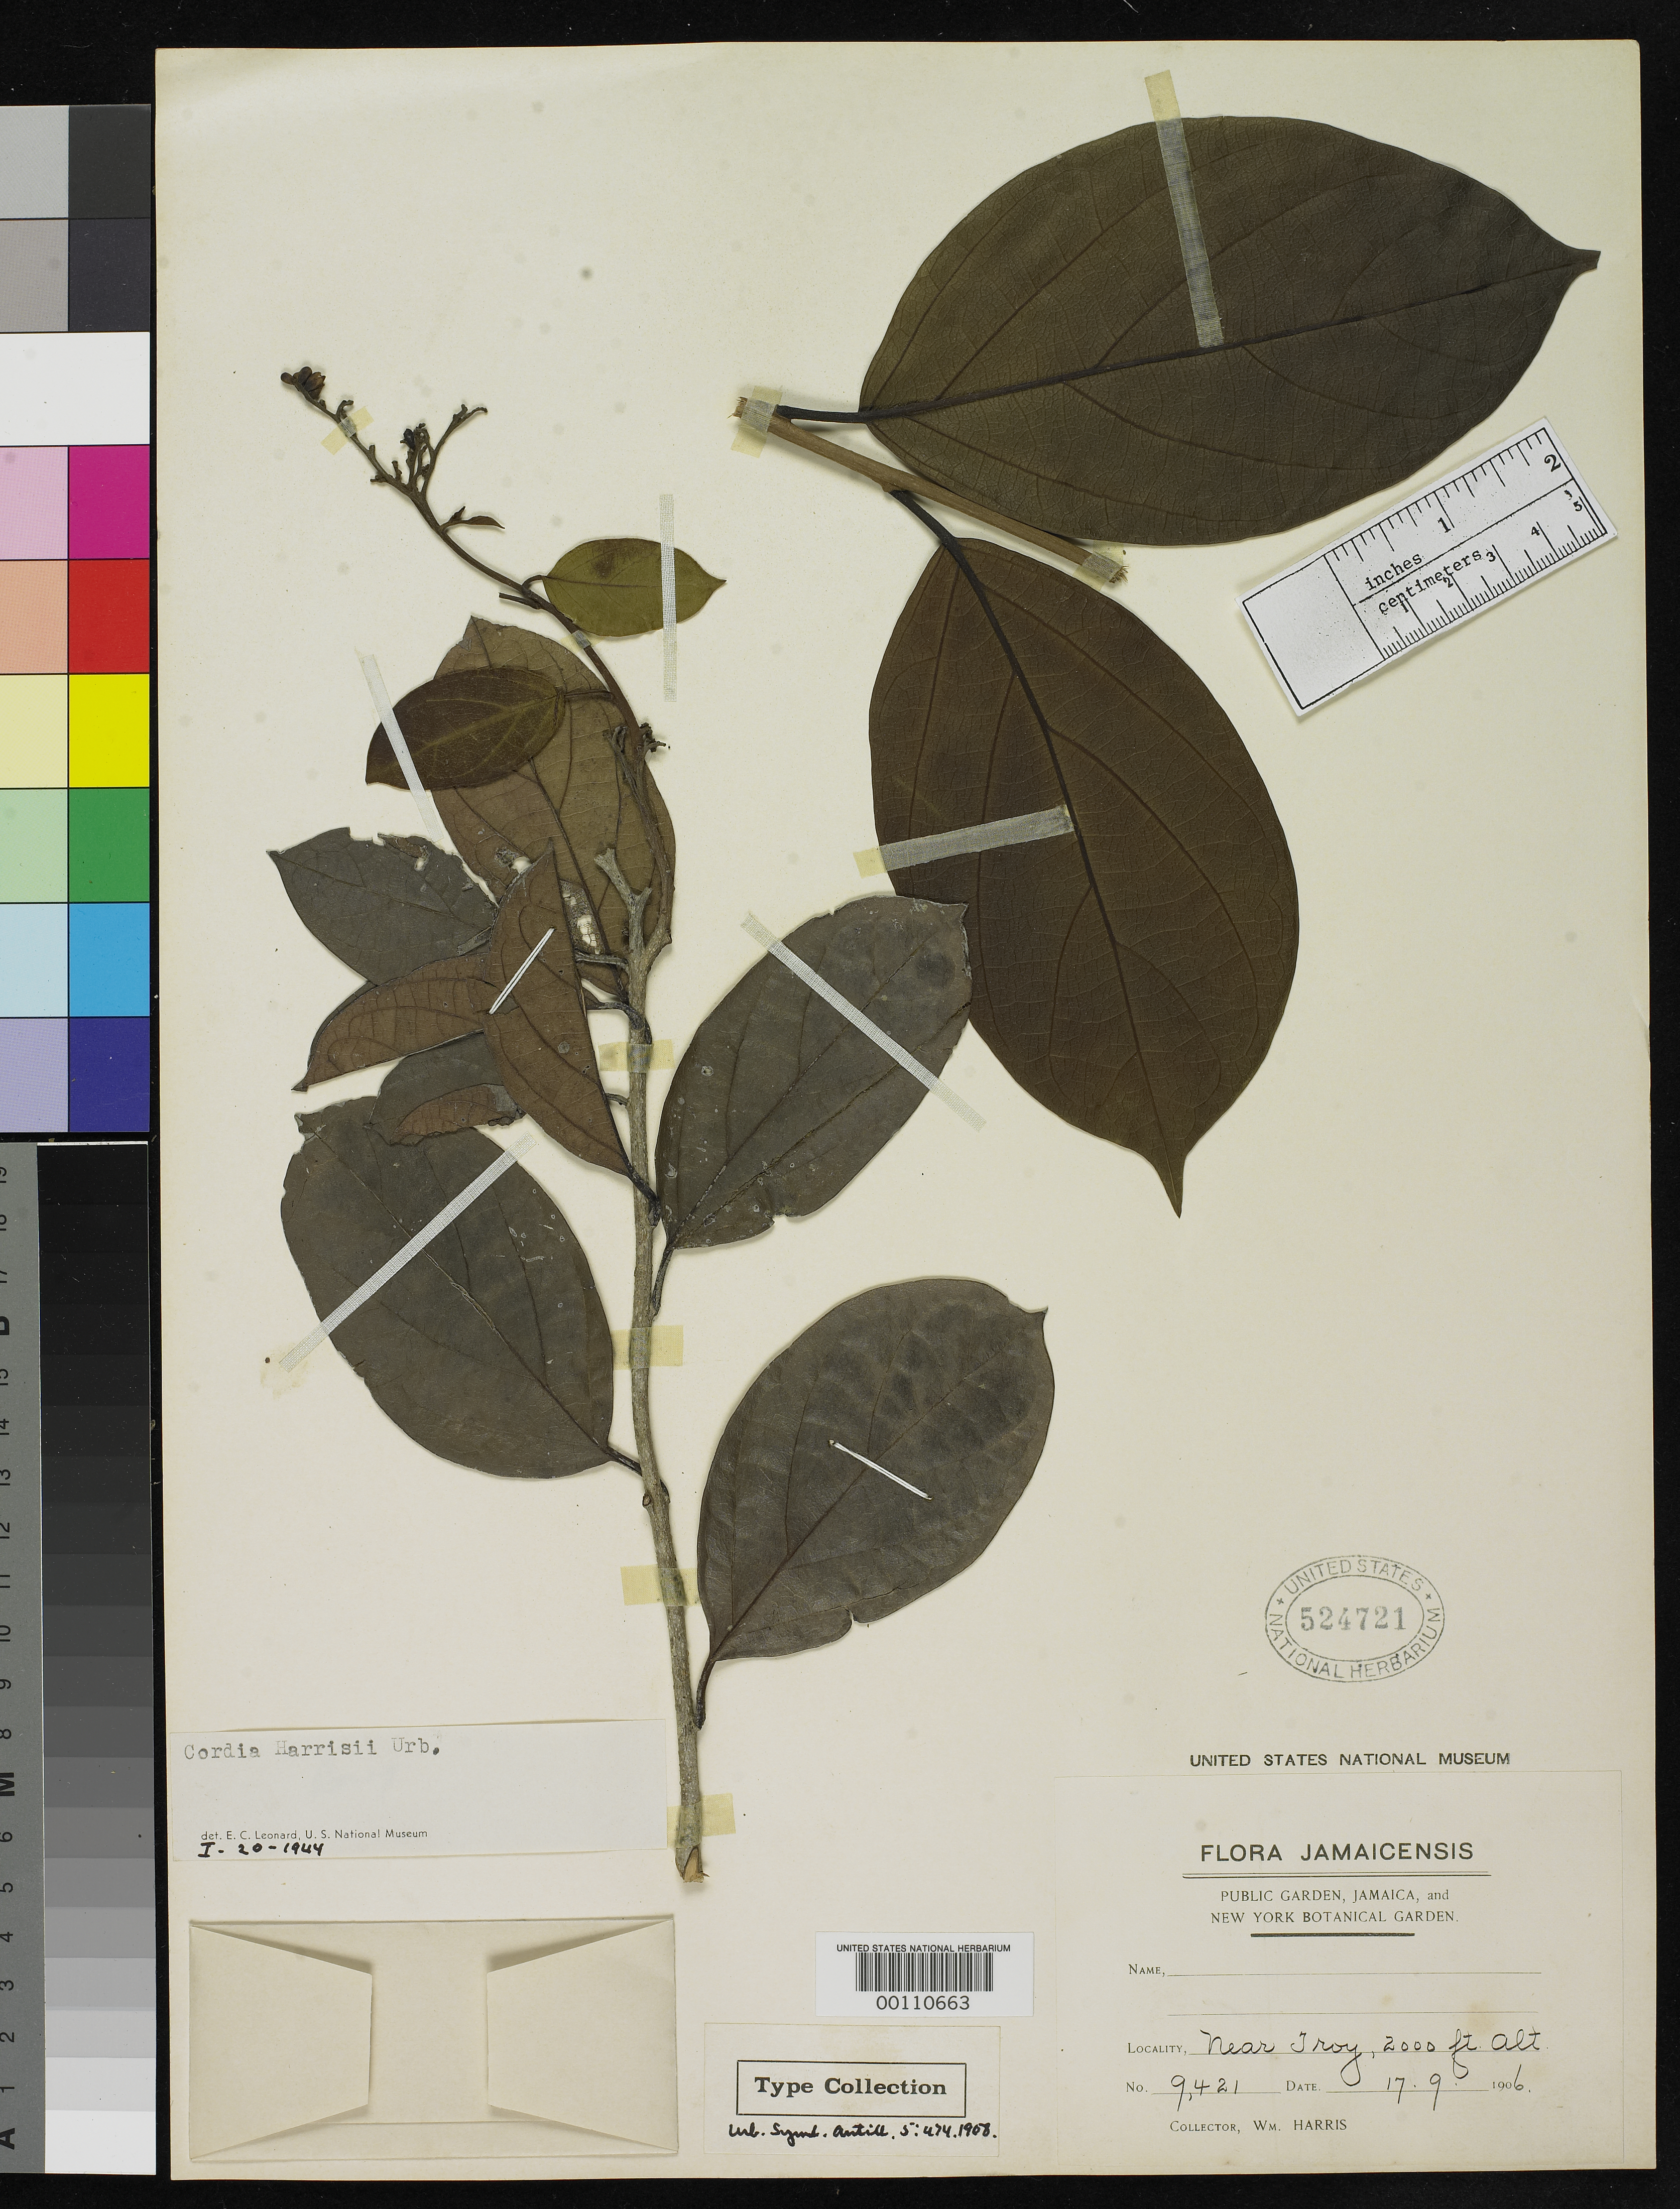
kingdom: Plantae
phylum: Tracheophyta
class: Magnoliopsida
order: Boraginales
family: Cordiaceae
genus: Cordia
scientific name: Cordia harrisii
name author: Urb.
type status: Isotype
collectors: W. H. Harris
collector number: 9421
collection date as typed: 17 Sep 1906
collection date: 1906-09-17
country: Jamaica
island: Greater Antilles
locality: Near Troy.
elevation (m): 610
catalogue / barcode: US 524721